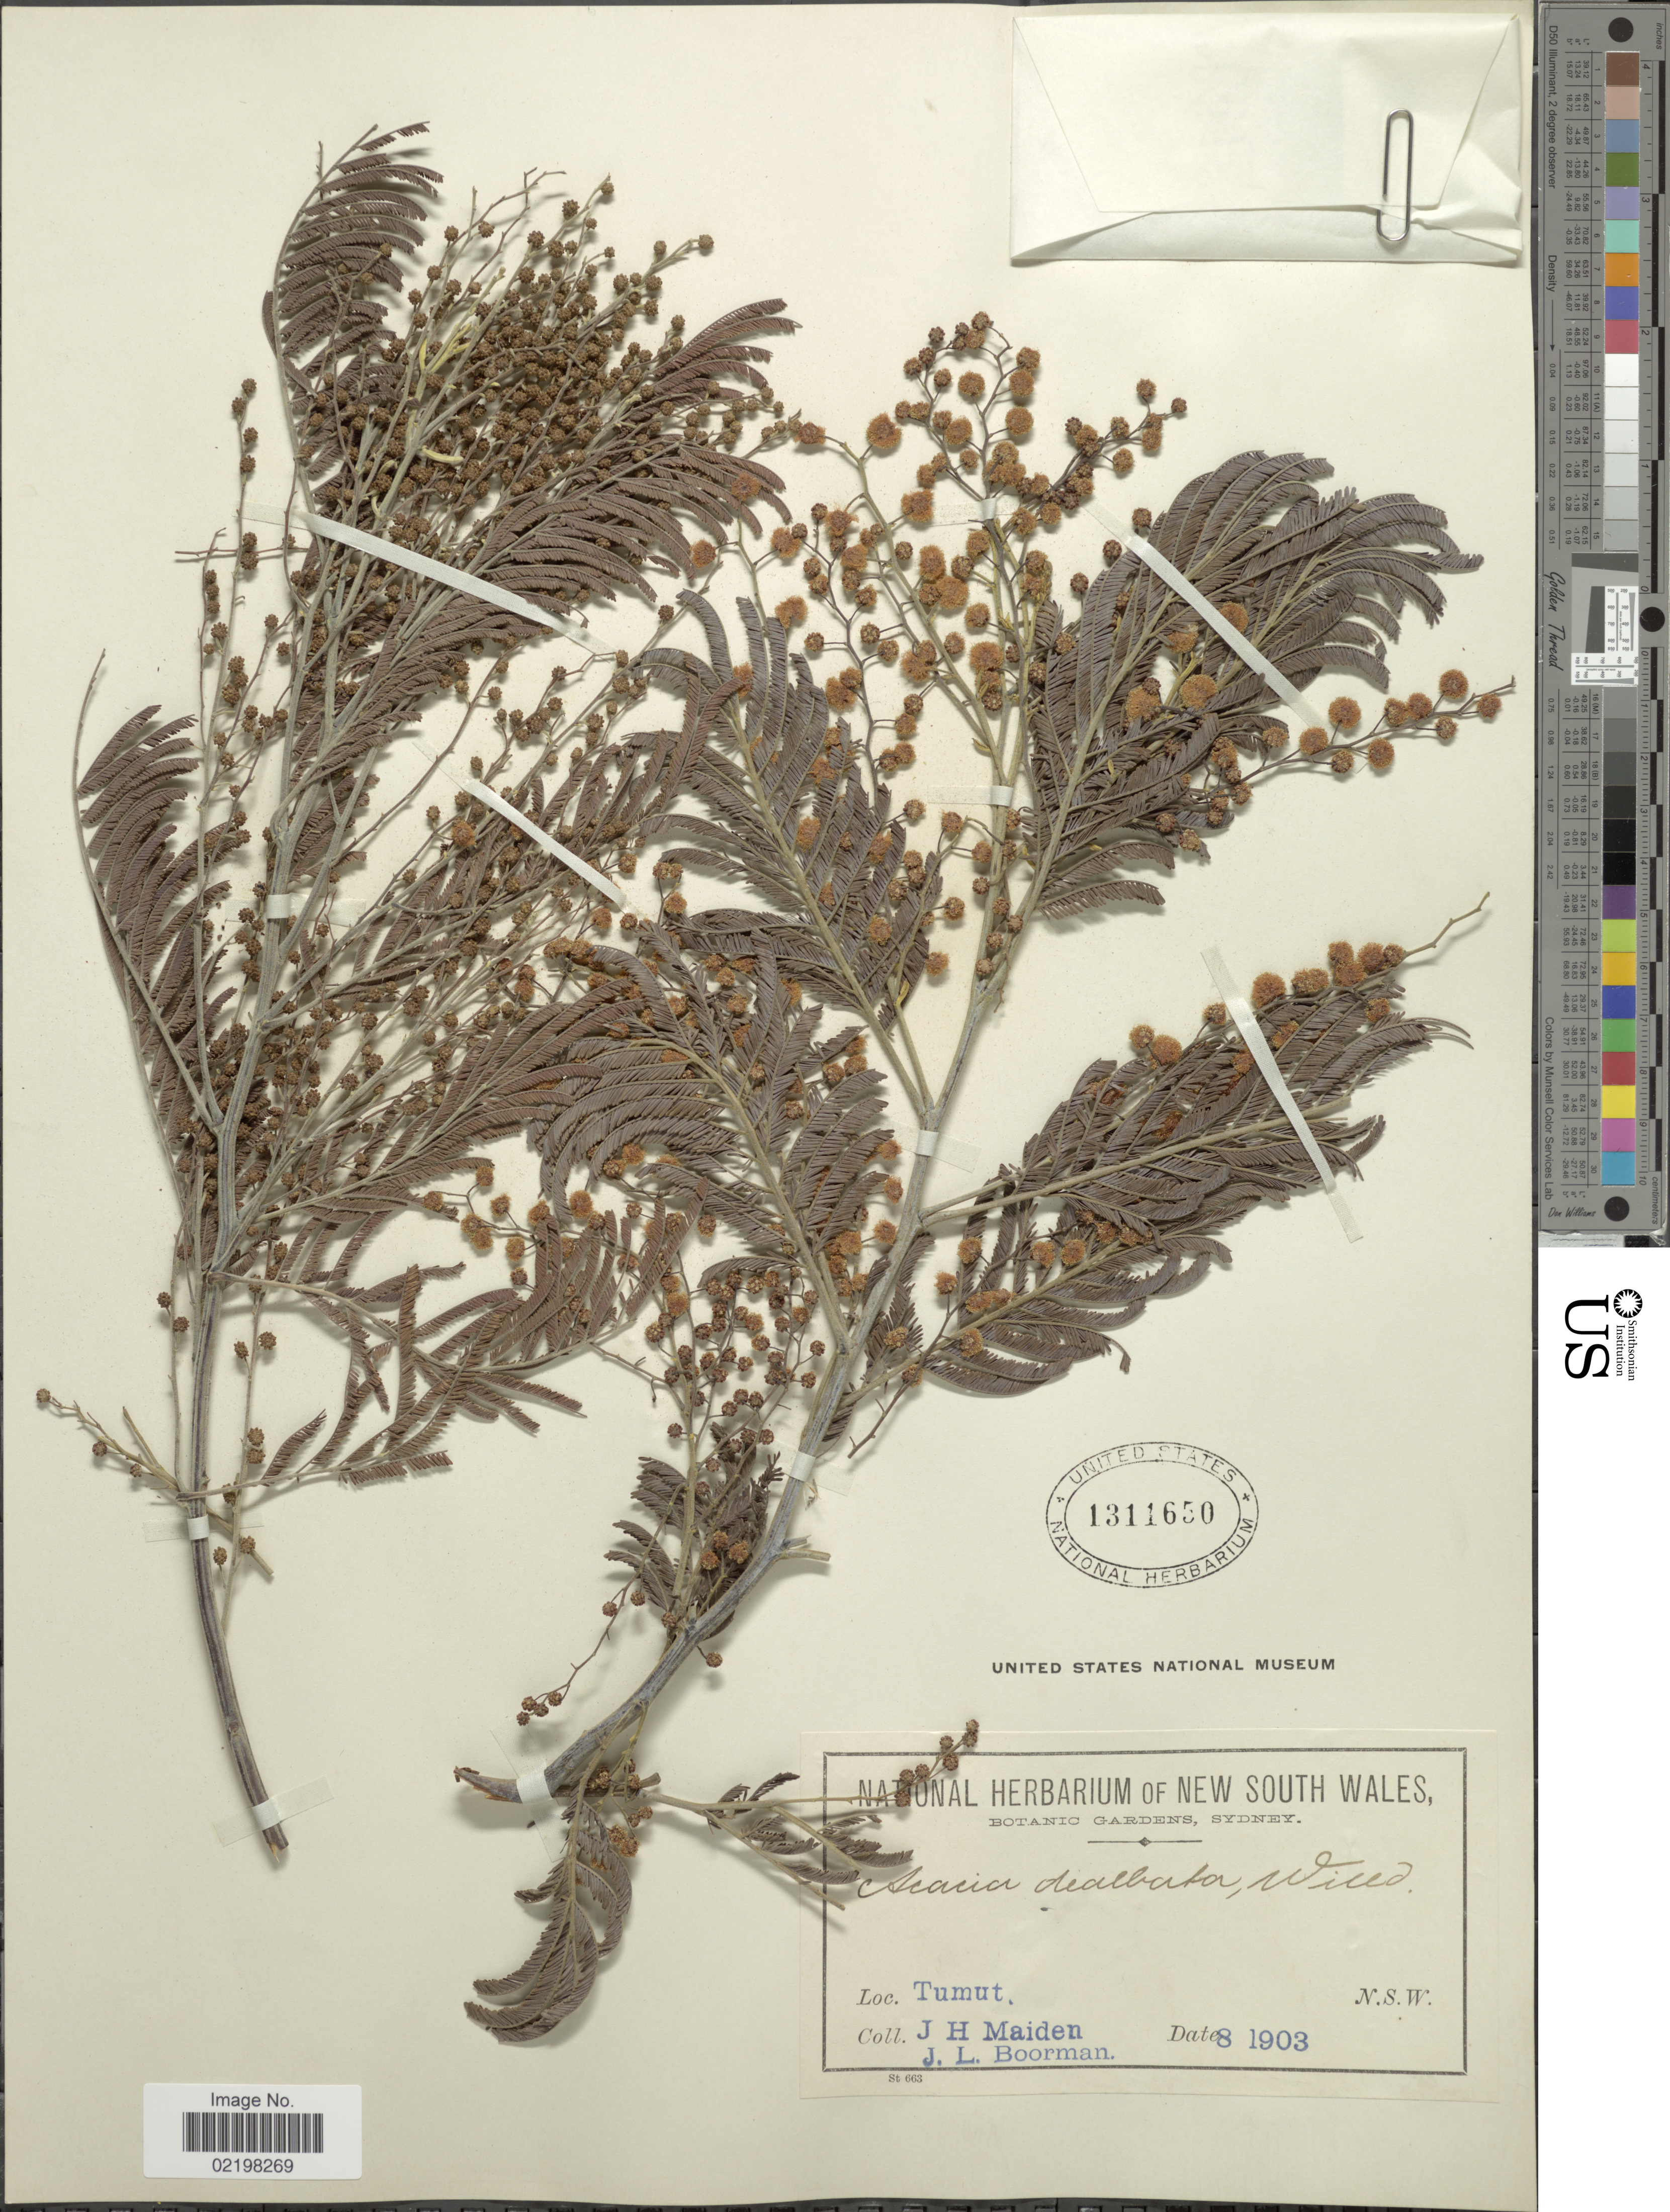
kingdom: Plantae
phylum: Tracheophyta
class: Magnoliopsida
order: Fabales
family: Fabaceae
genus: Acacia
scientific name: Acacia decurrens var. dealbata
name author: (Link) Maiden ex F. Muell.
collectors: J. Maiden & J. Boorman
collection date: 1903-08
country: Australia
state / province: New South Wales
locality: Tumnut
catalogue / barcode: US 1311650